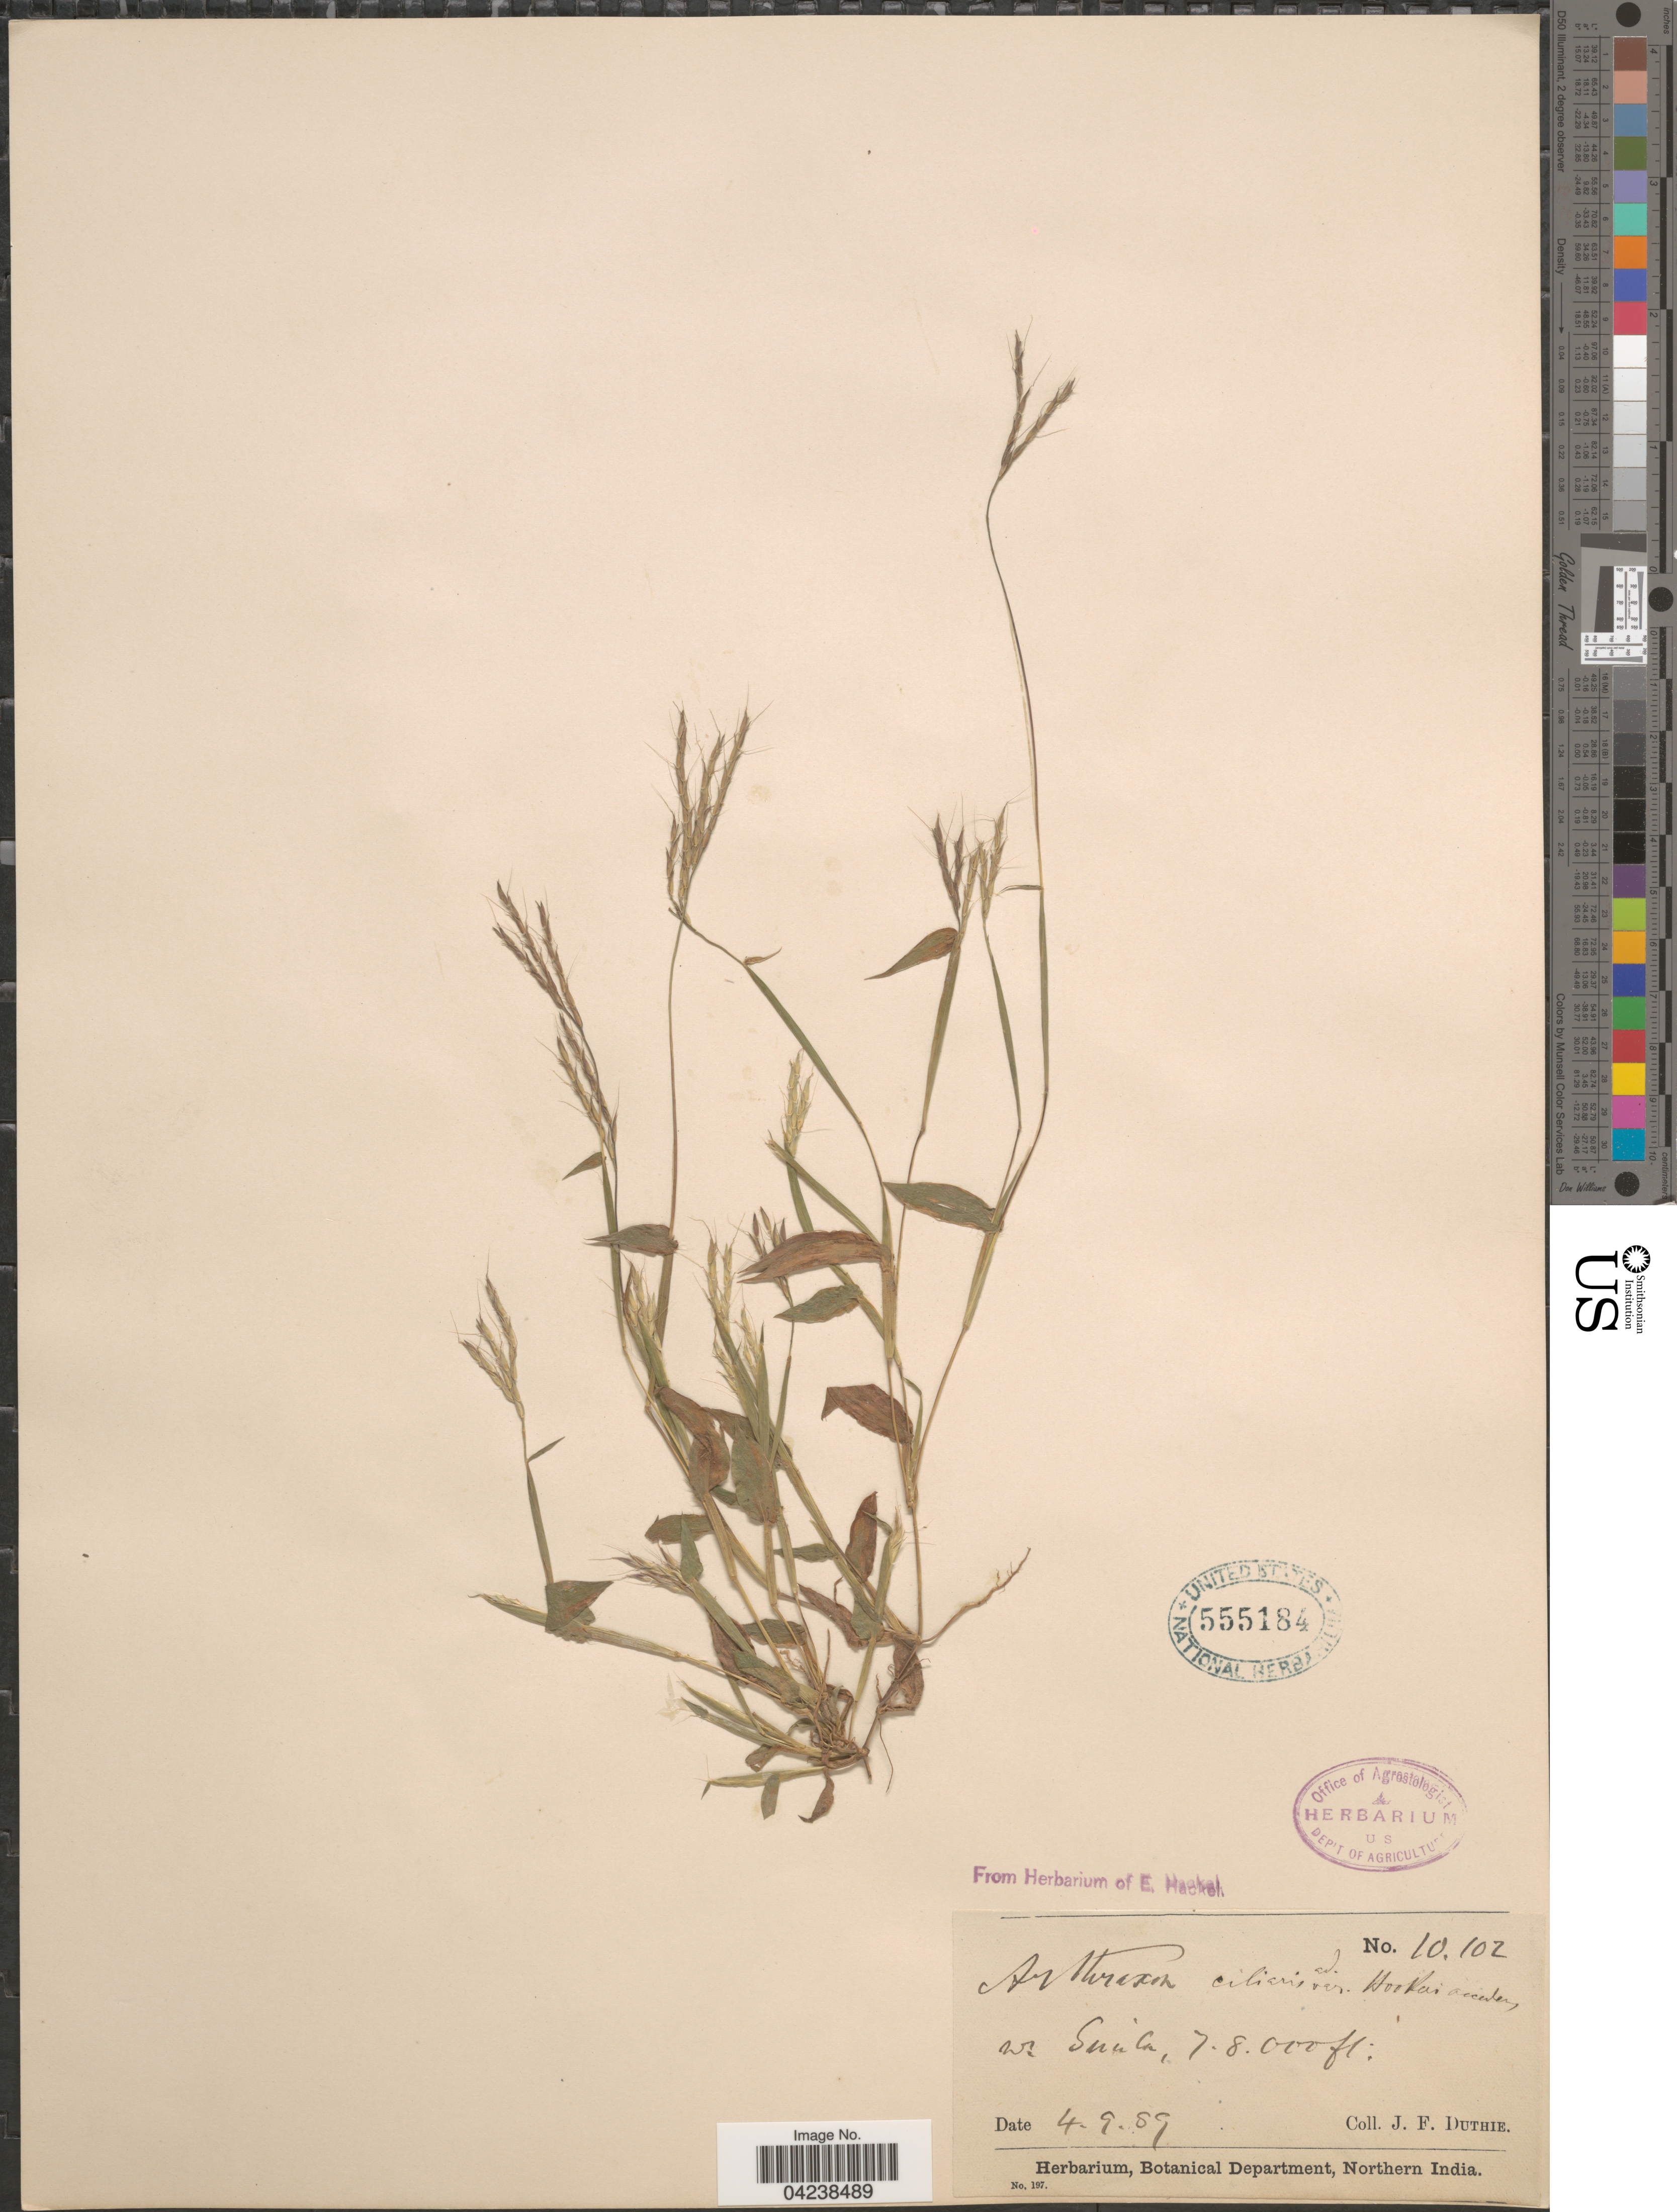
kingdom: Plantae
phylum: Tracheophyta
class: Liliopsida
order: Poales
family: Poaceae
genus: Arthraxon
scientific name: Arthraxon hispidus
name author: (Thunb.) Makino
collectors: J. F. Duthie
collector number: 10102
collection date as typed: Transcribed d/m/y: 4/9/89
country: India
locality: Nr Simla.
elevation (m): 2134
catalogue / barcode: US 555184